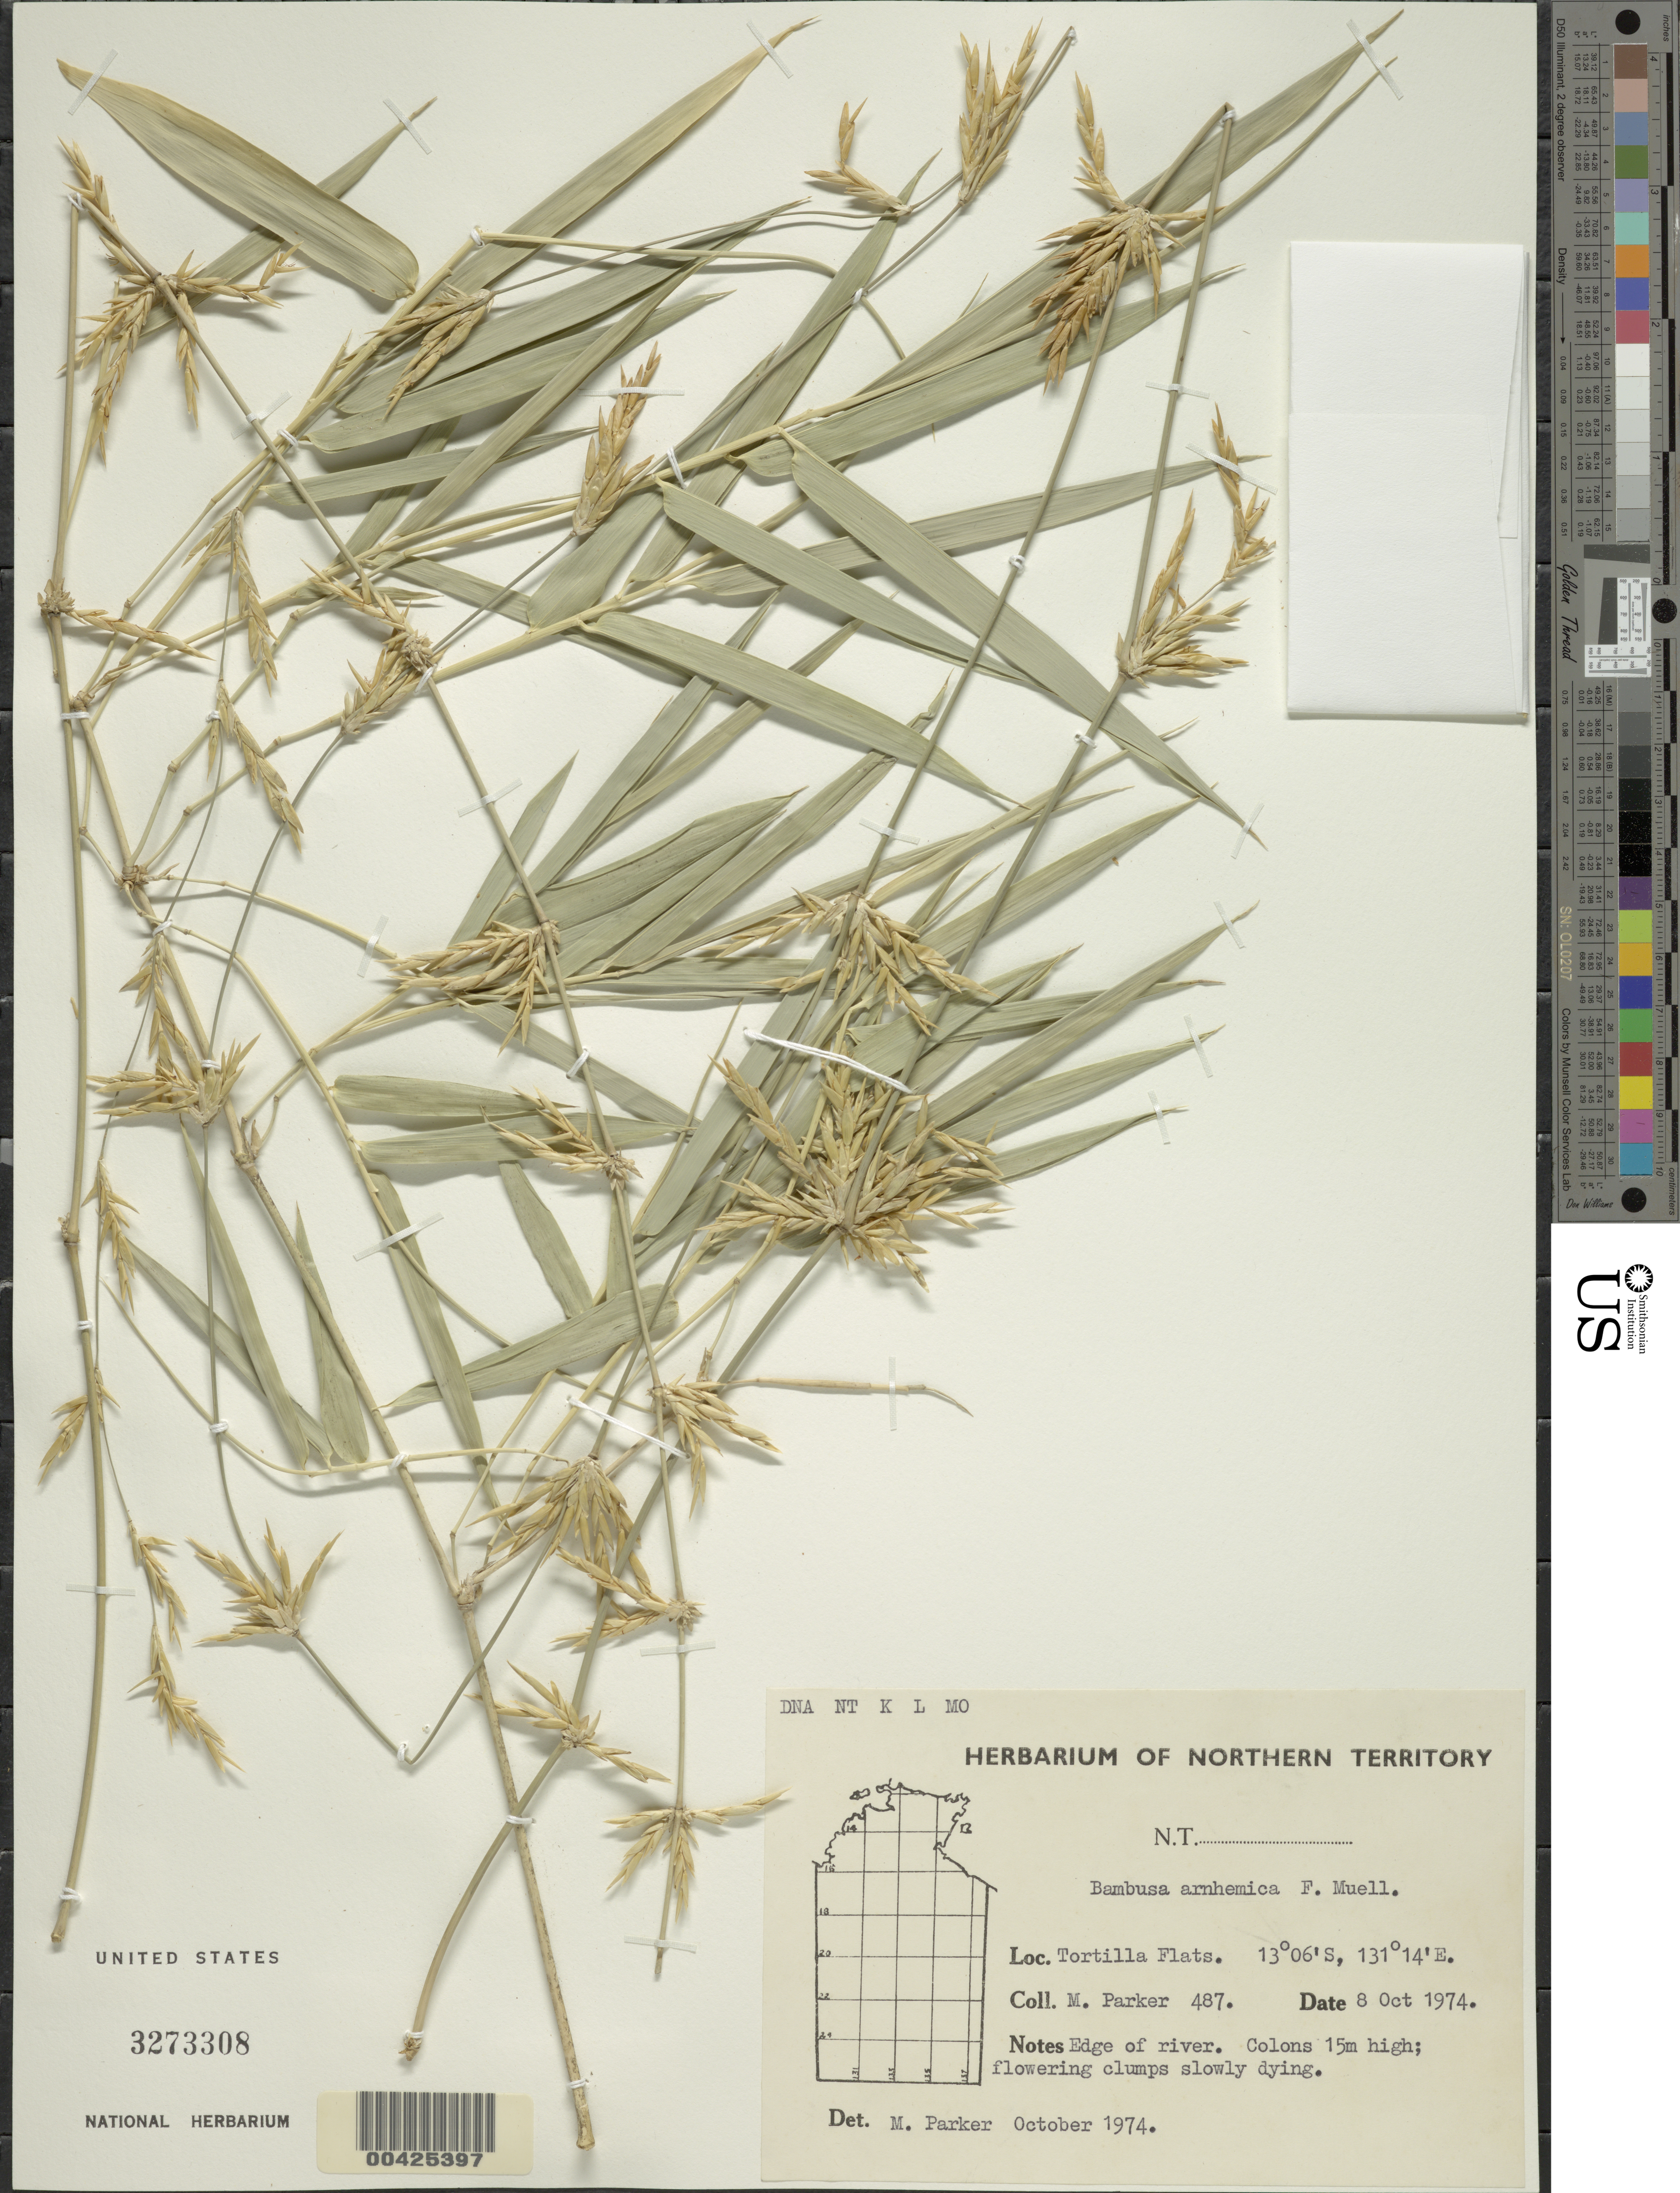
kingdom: Plantae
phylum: Tracheophyta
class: Liliopsida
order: Poales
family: Poaceae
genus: Bambusa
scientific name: Bambusa arnhemica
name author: F. Muell.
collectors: M. Parker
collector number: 487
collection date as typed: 08 Oct 1974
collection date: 1974-10-08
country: Australia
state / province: Northern Territory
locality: Tortilla flats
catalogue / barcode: US 3273308